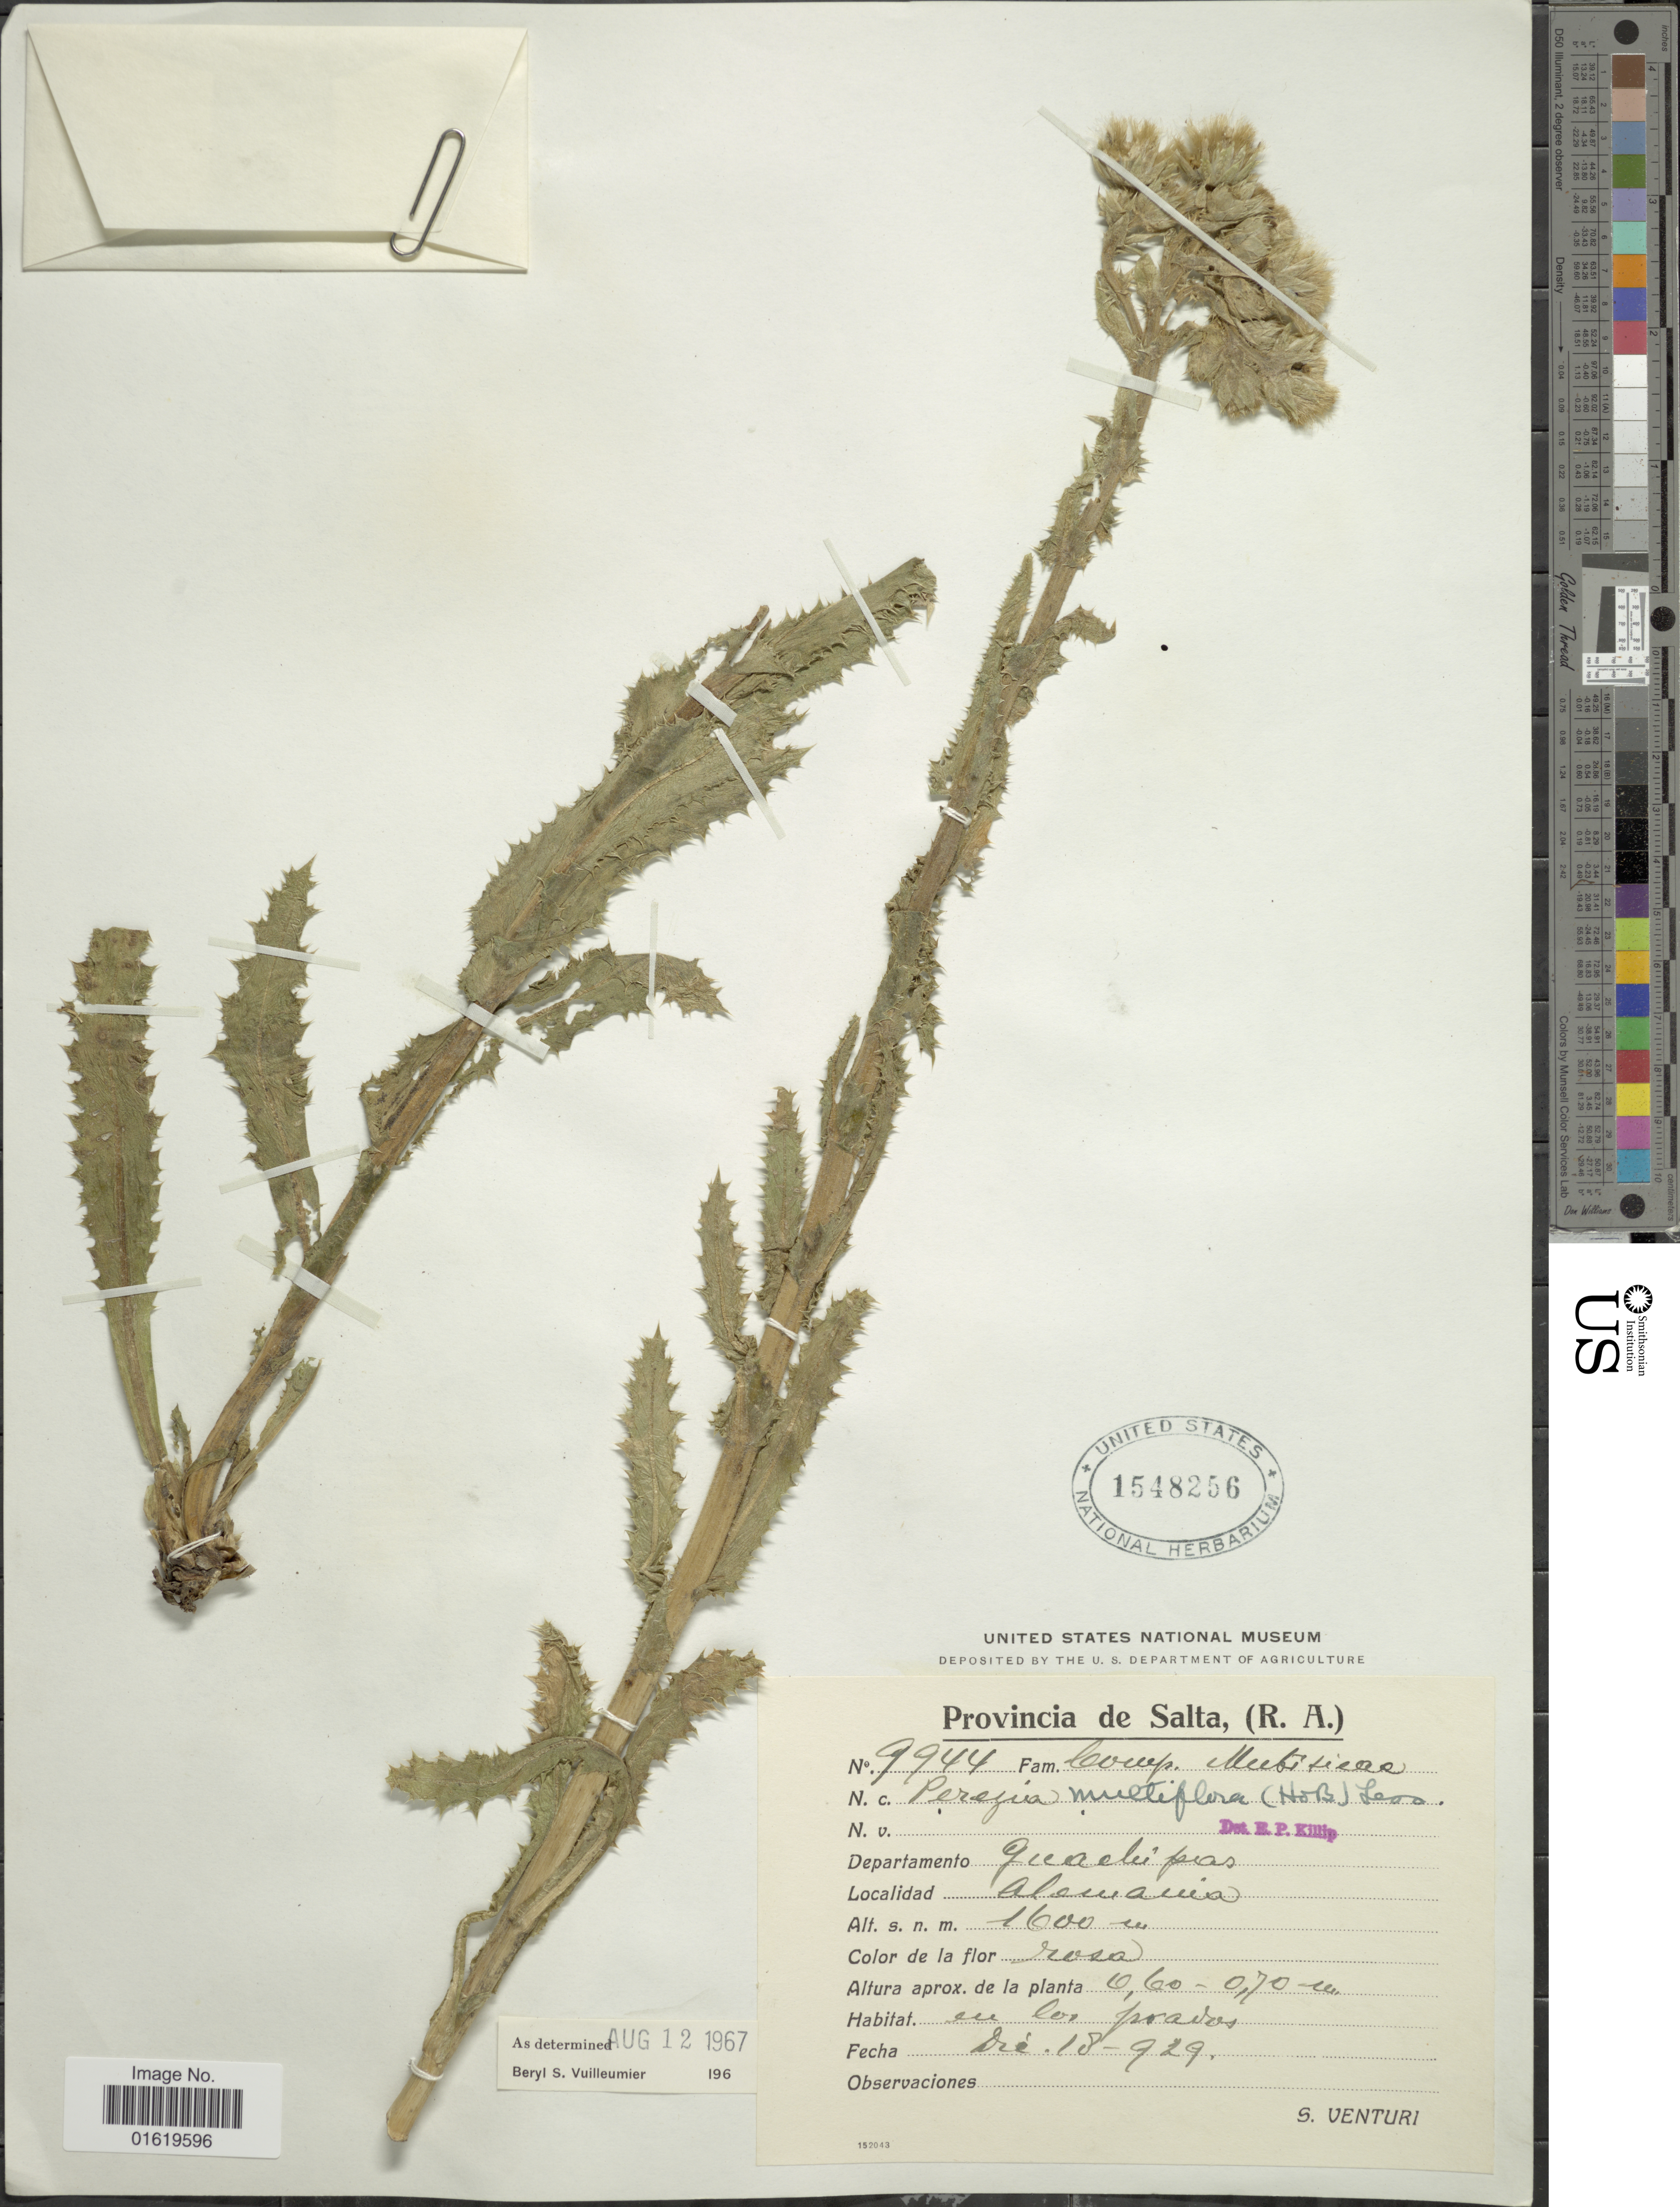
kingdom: Plantae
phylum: Tracheophyta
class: Magnoliopsida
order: Asterales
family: Asteraceae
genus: Perezia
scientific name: Perezia multiflora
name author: Less.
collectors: S. Venturi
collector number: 9944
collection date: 1929-12-18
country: Argentina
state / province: Salta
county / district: Guachipas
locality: Alemania.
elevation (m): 1600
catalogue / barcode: US 1548256